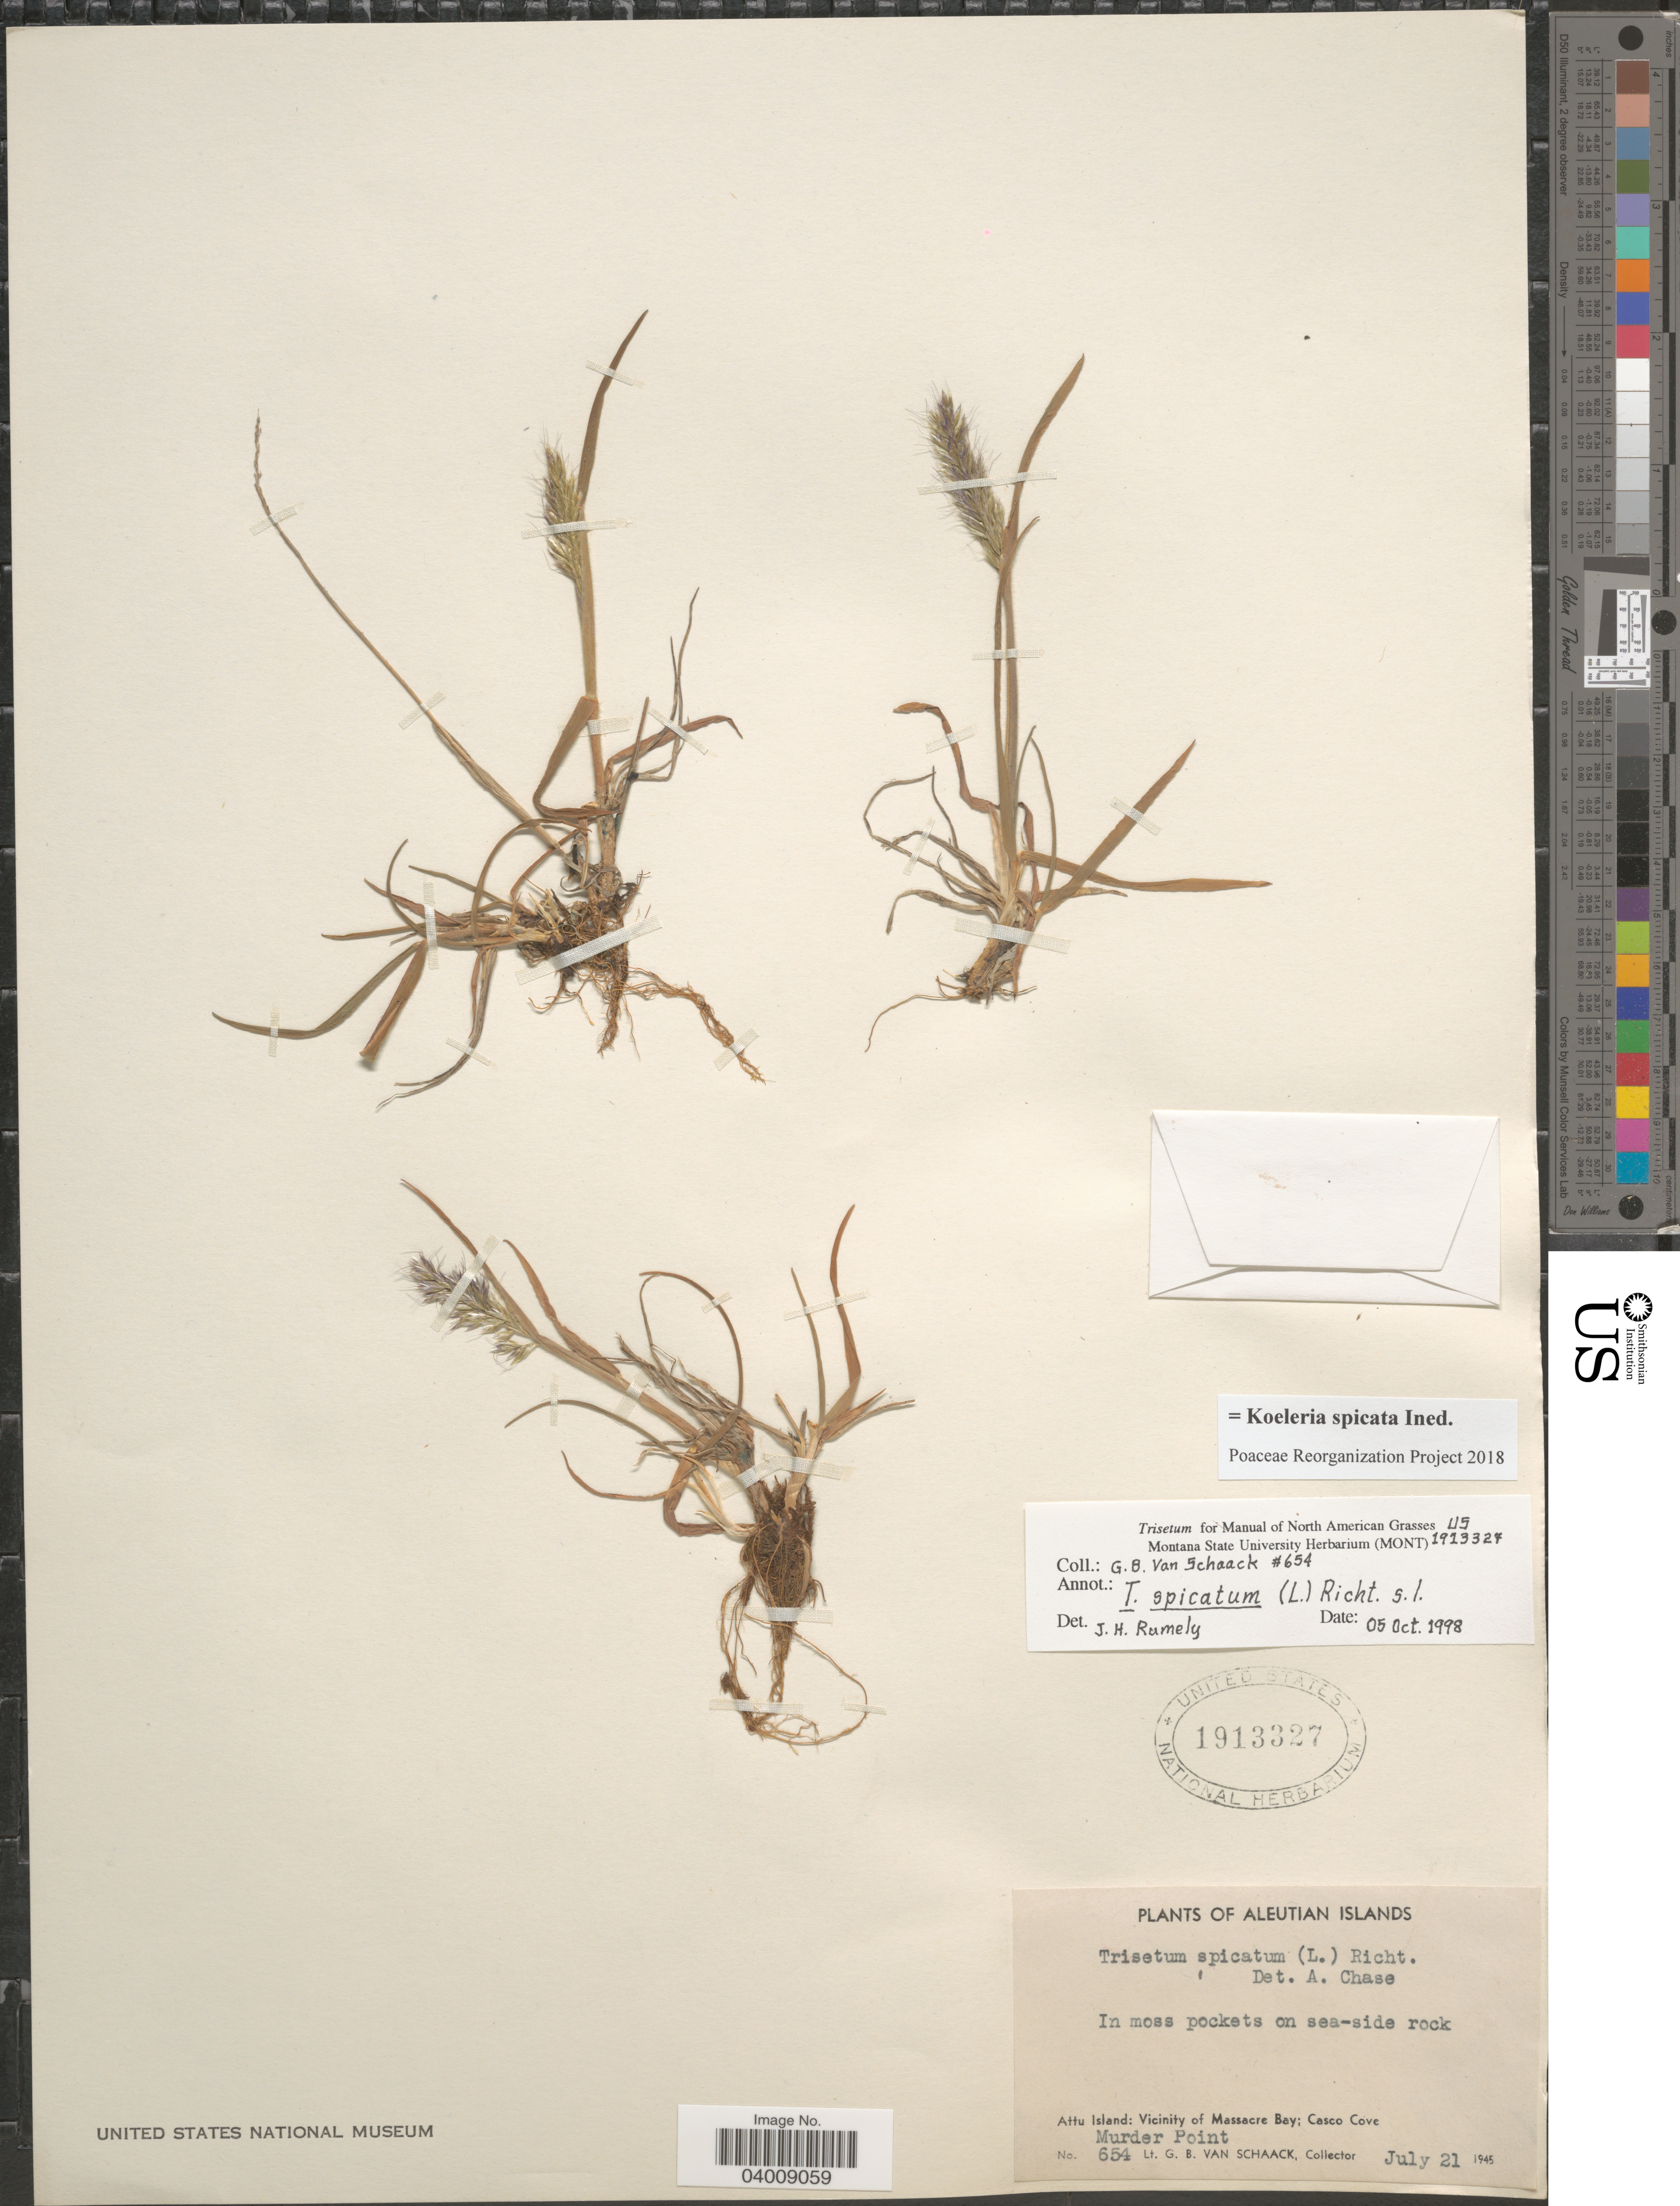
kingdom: Plantae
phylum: Tracheophyta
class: Liliopsida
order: Poales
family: Poaceae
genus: Koeleria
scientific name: Koeleria spicata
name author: (L.) Barberá et al.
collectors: G. Van Schaack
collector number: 654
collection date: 1945-07-21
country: United States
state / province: Alaska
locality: Aleutian Islands. Attu Island: Vicinity of Massacre Bay; Casco Cove. Munder Point.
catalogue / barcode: US 1913327